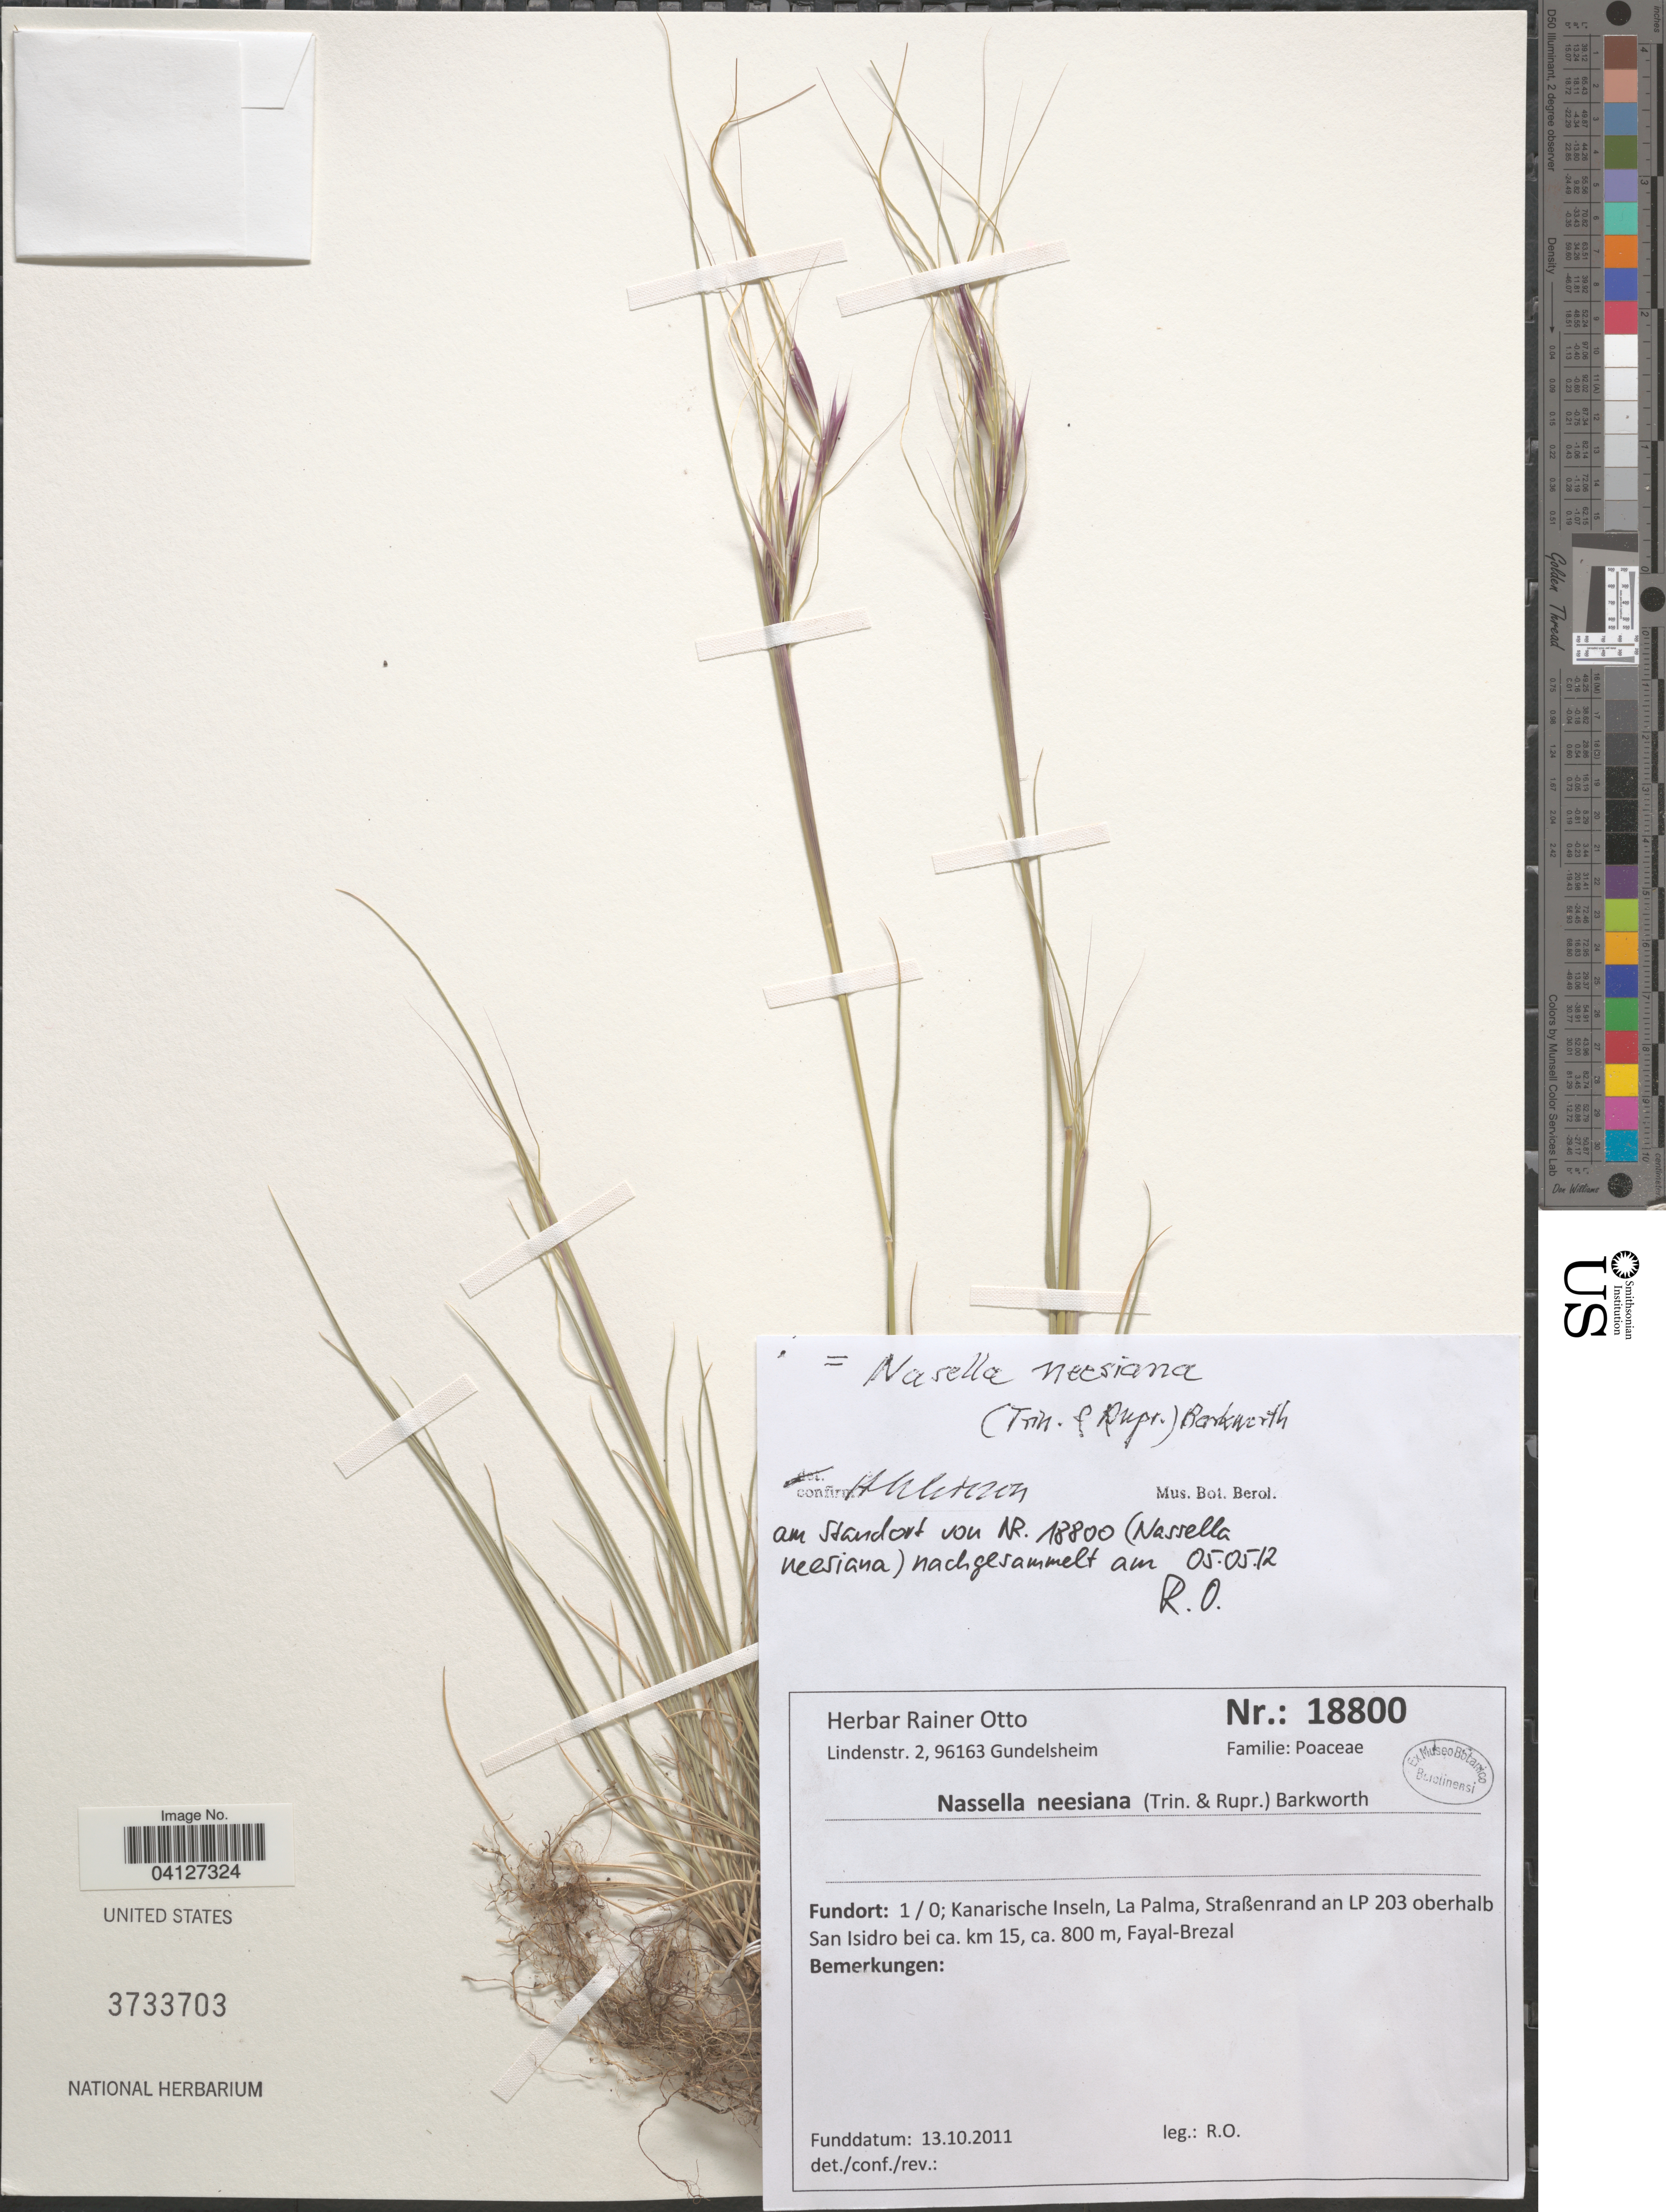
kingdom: Plantae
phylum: Tracheophyta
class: Liliopsida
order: Poales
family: Poaceae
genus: Nassella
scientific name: Nassella neesiana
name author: (Trin. & Rupr.) Barkworth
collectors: R. Otto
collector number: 18800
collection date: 2011-10-13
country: Spain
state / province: Canarias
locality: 1 / 0;Kanarische Inseln, La Palma, Straßenrand an LP 203 oberhalb San Isidro bei ca. km 15.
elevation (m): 800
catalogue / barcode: US 3733703